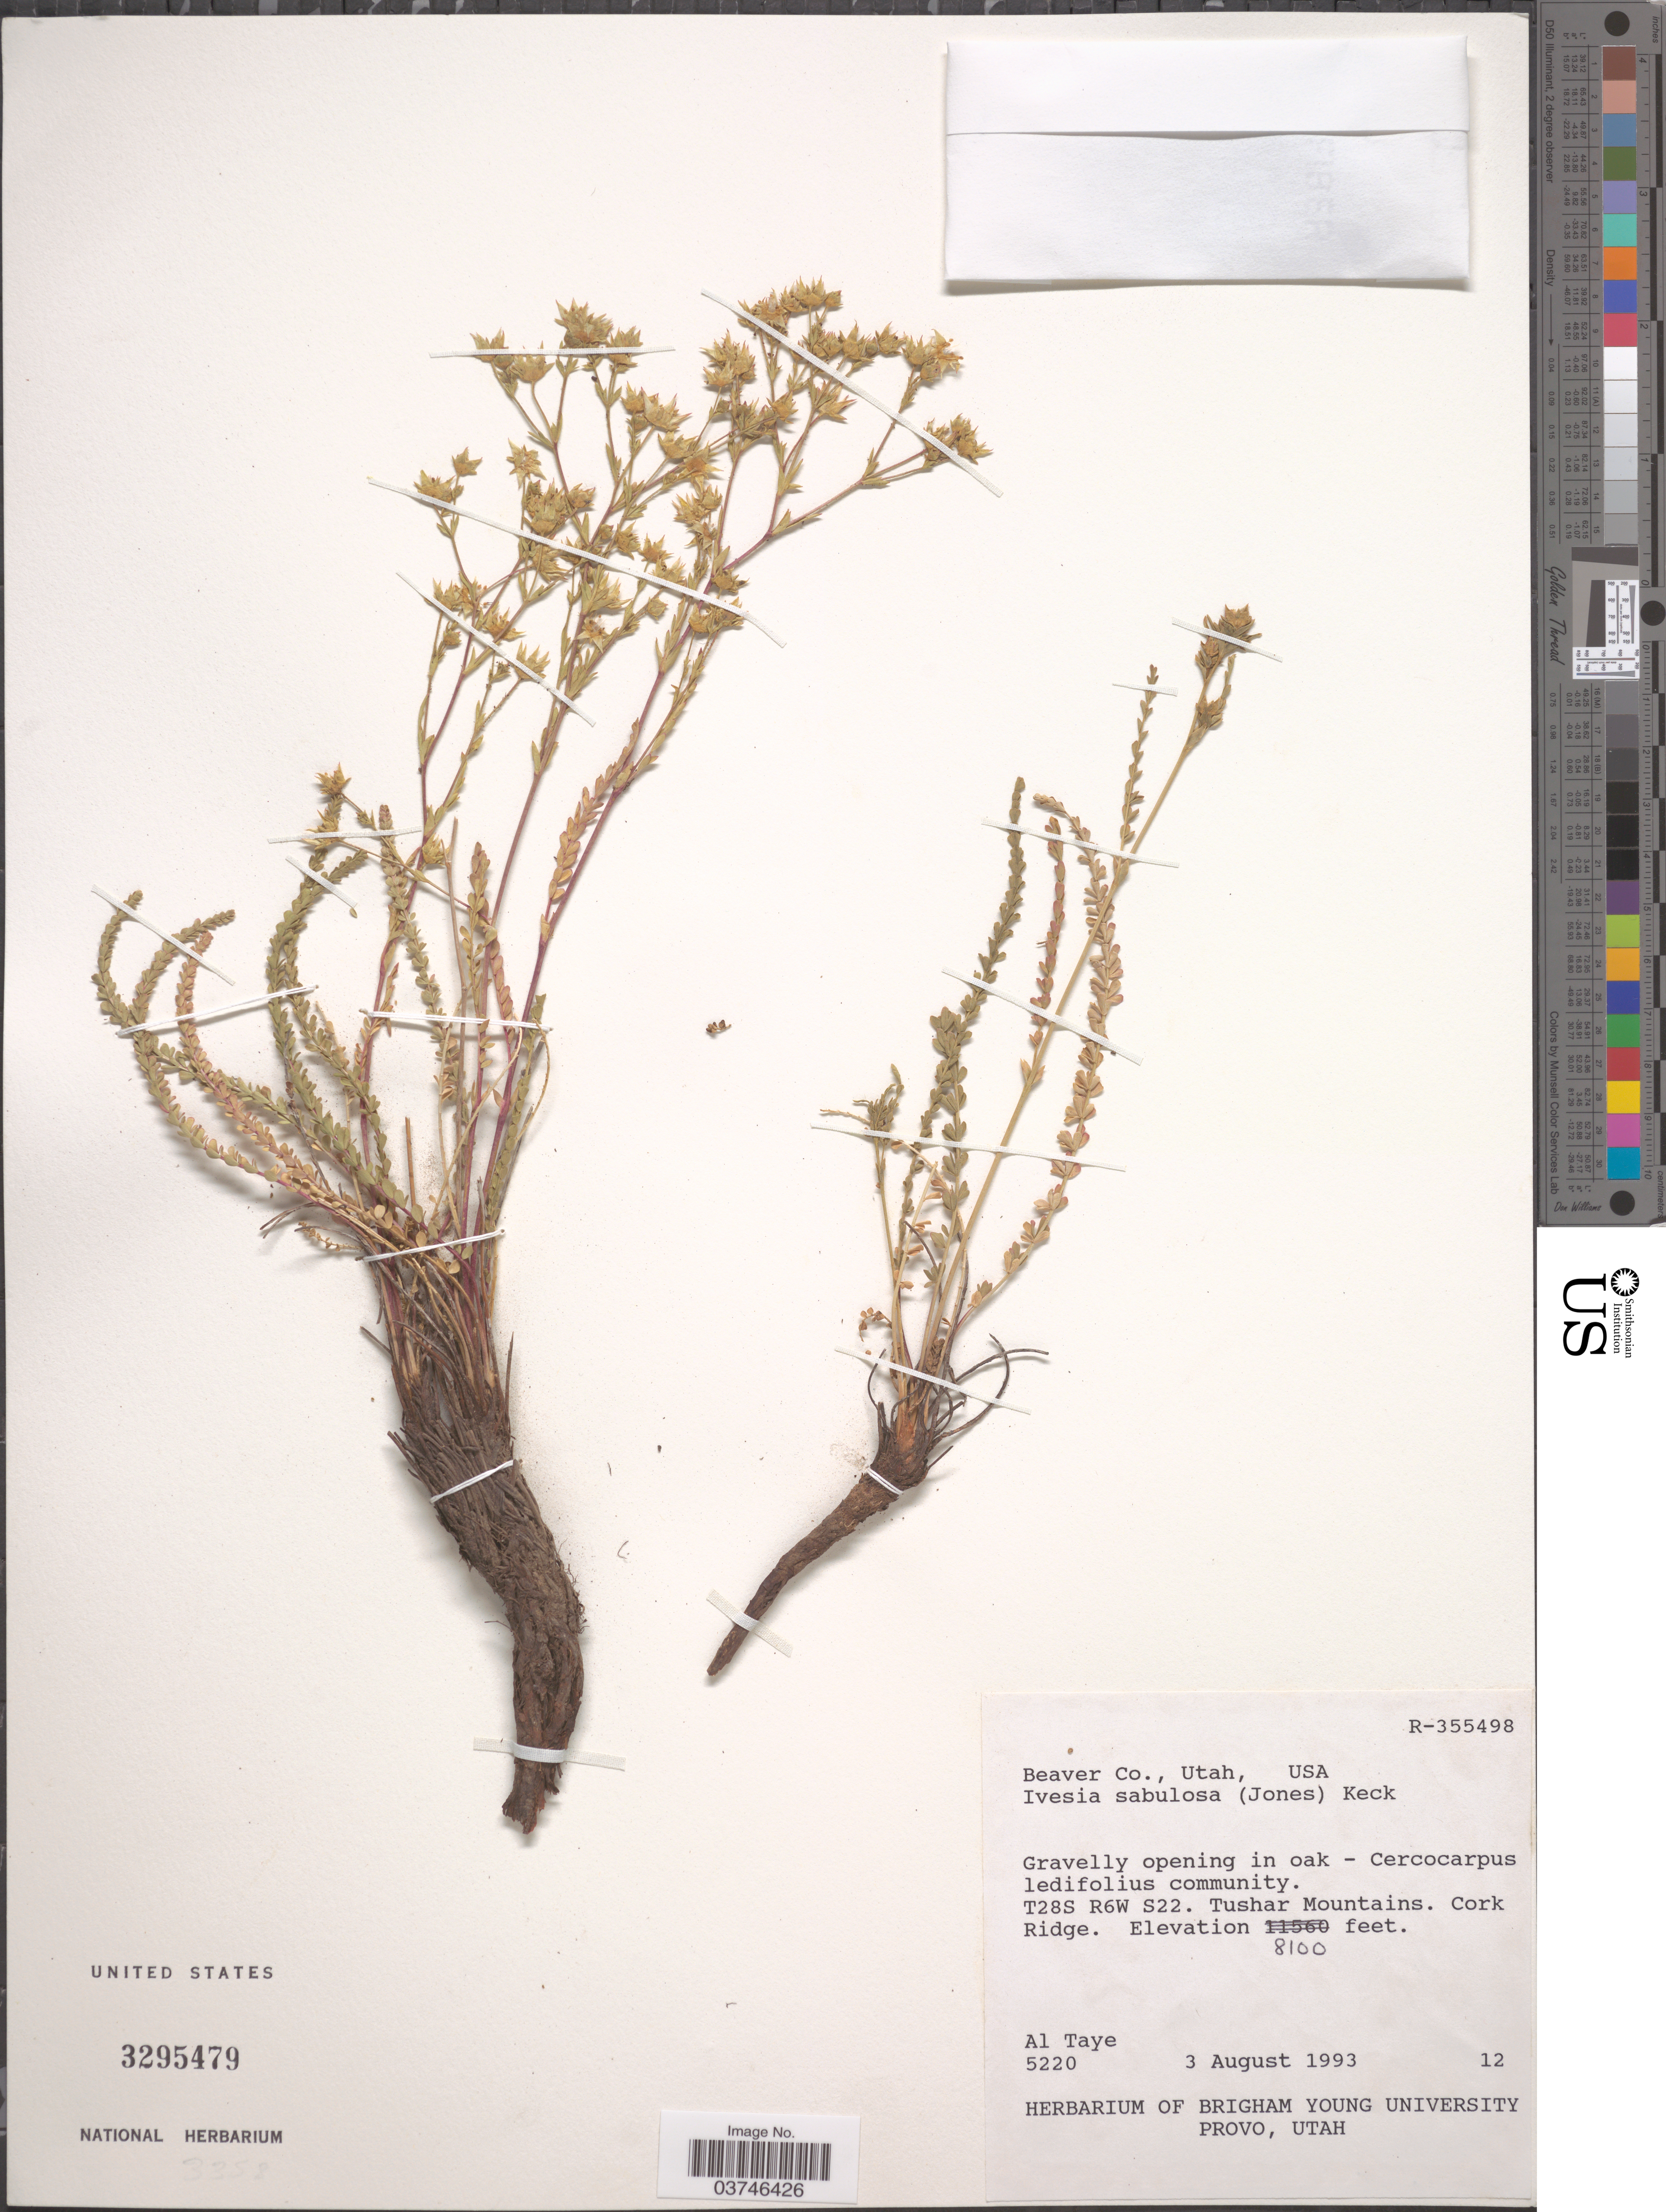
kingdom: Plantae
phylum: Tracheophyta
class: Magnoliopsida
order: Rosales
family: Rosaceae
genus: Potentilla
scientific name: Potentilla sabulosa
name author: M.E. Jones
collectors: A. Taye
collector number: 5220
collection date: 1993-08-03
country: United States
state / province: Utah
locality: Beaver Co. T28S R6W S22. Tushar Mountains. Cork Ridge.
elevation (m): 2469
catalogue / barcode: US 3295479